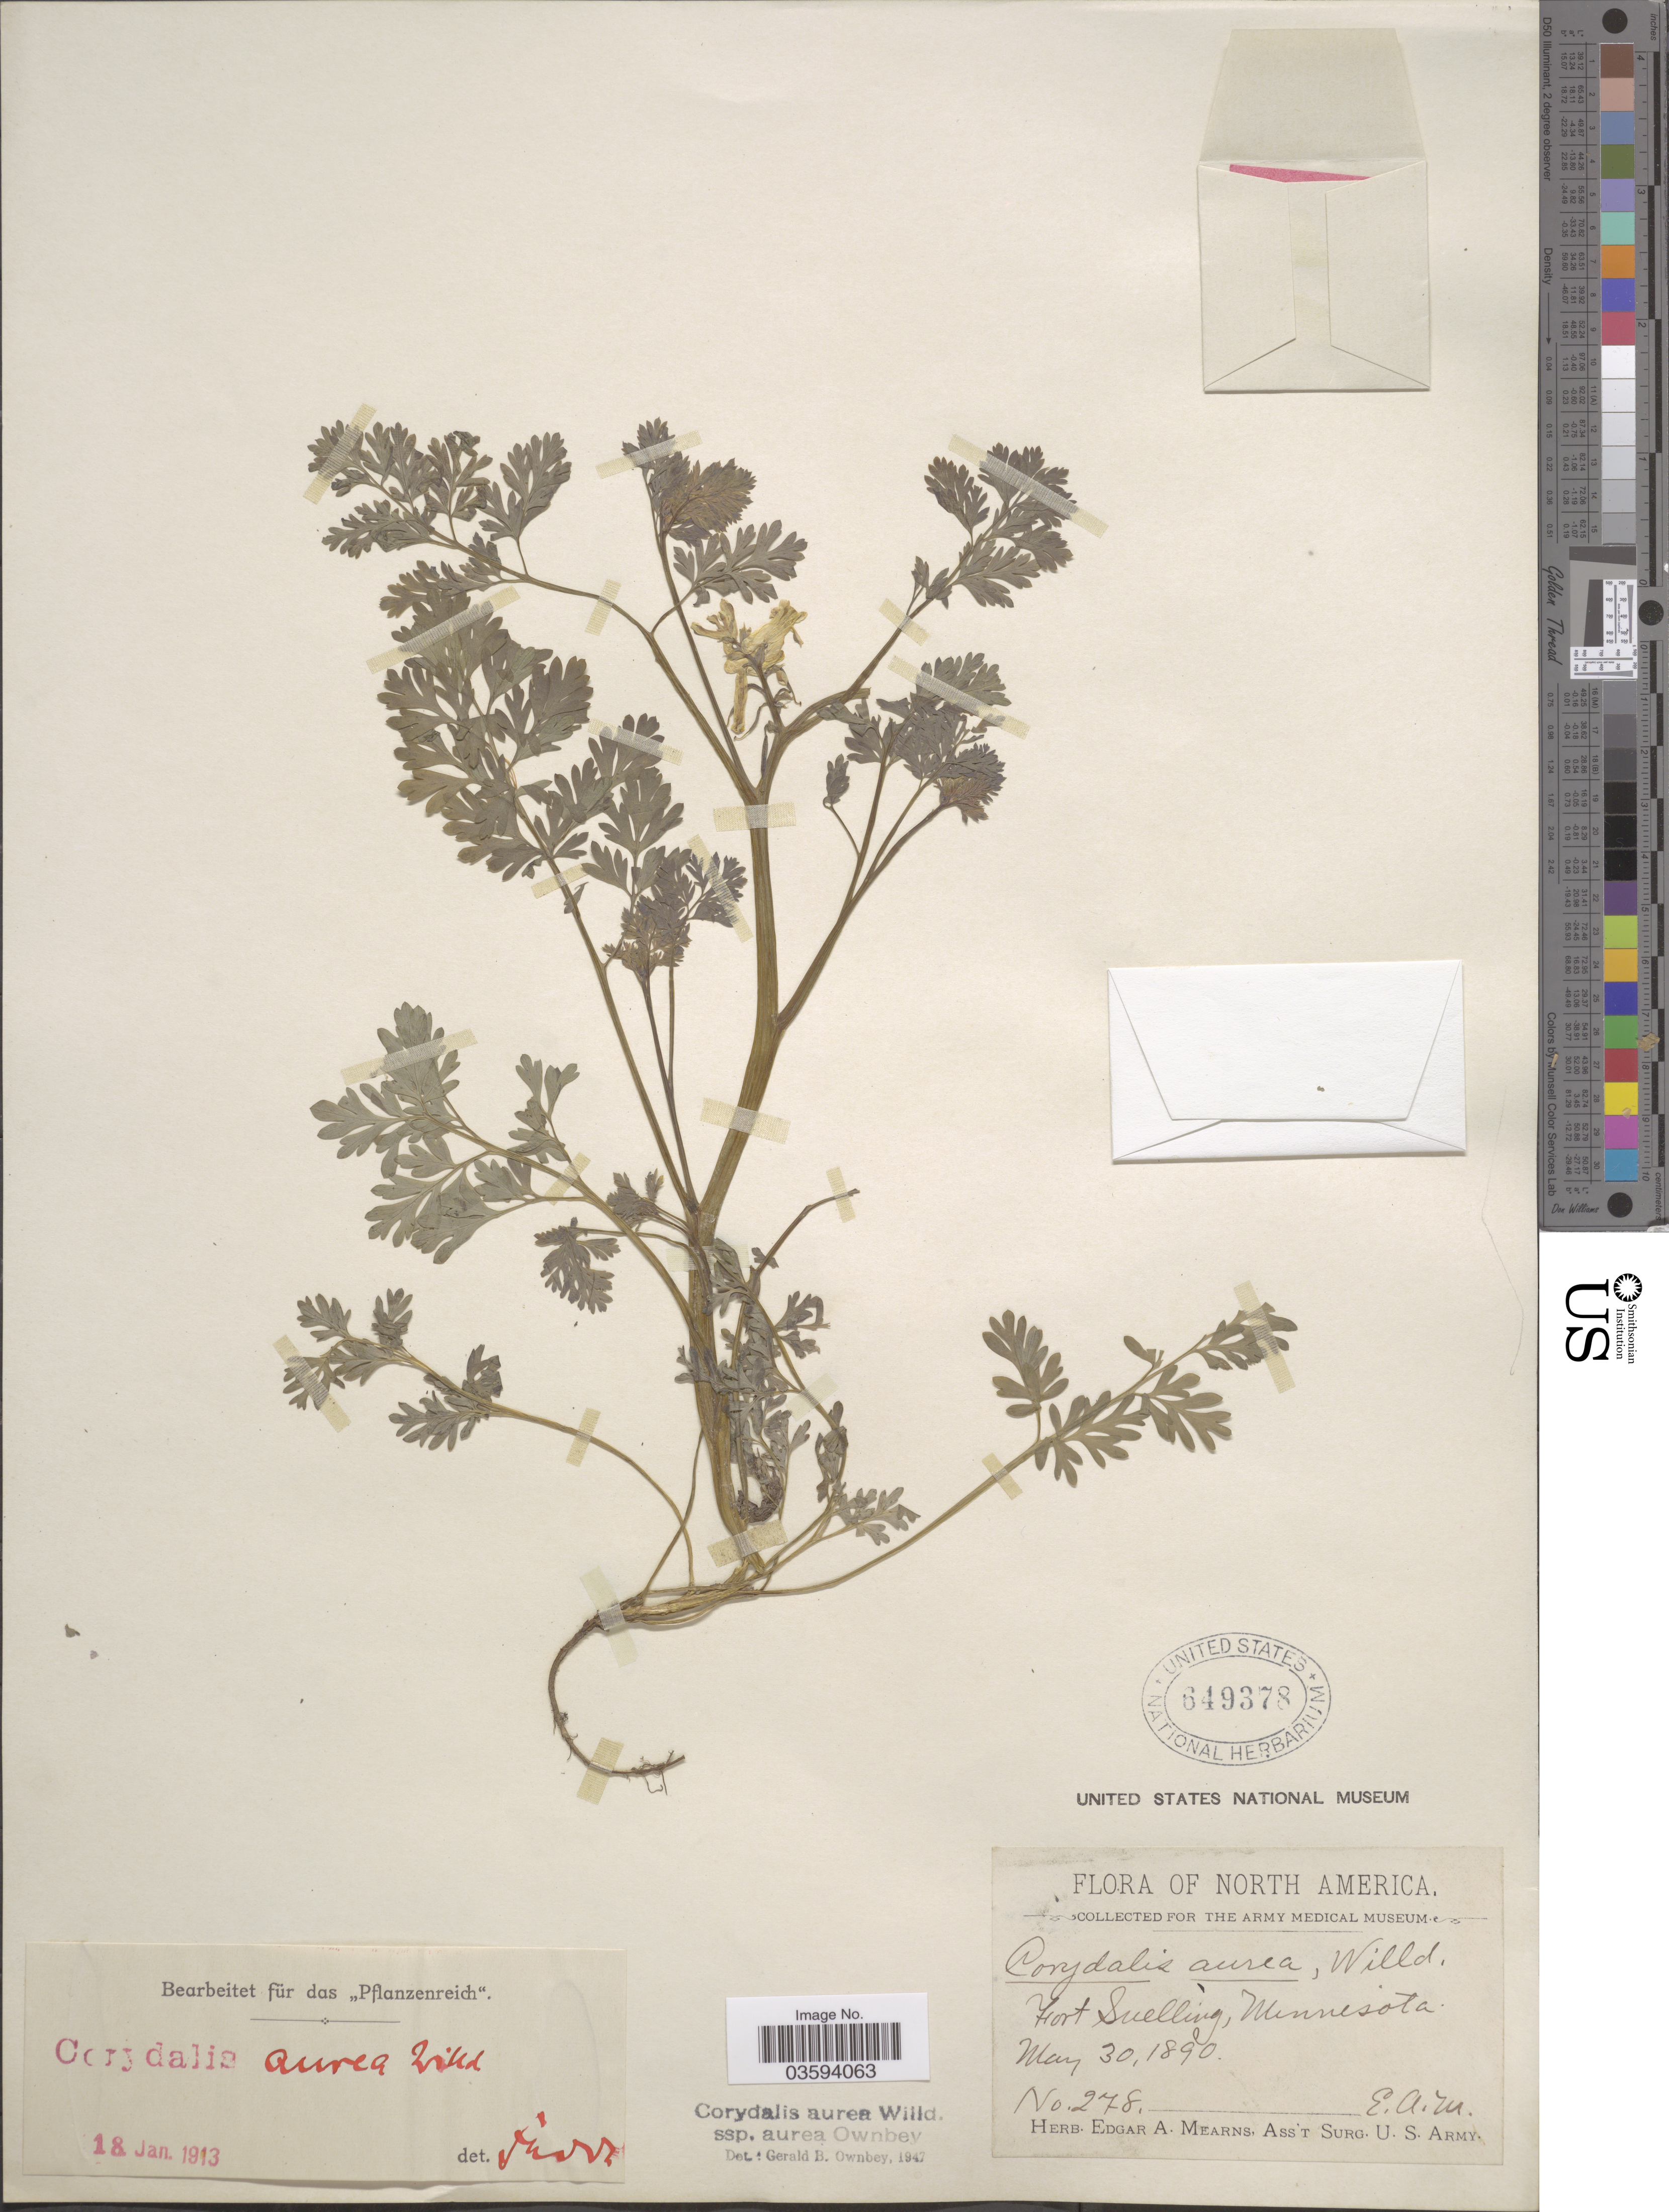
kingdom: Plantae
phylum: Tracheophyta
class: Magnoliopsida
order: Ranunculales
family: Papaveraceae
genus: Corydalis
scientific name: Corydalis aurea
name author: Willd.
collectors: E. A. Mearns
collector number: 278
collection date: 1890-05-30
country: United States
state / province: Minnesota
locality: Fort Snelling.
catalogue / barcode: US 649378